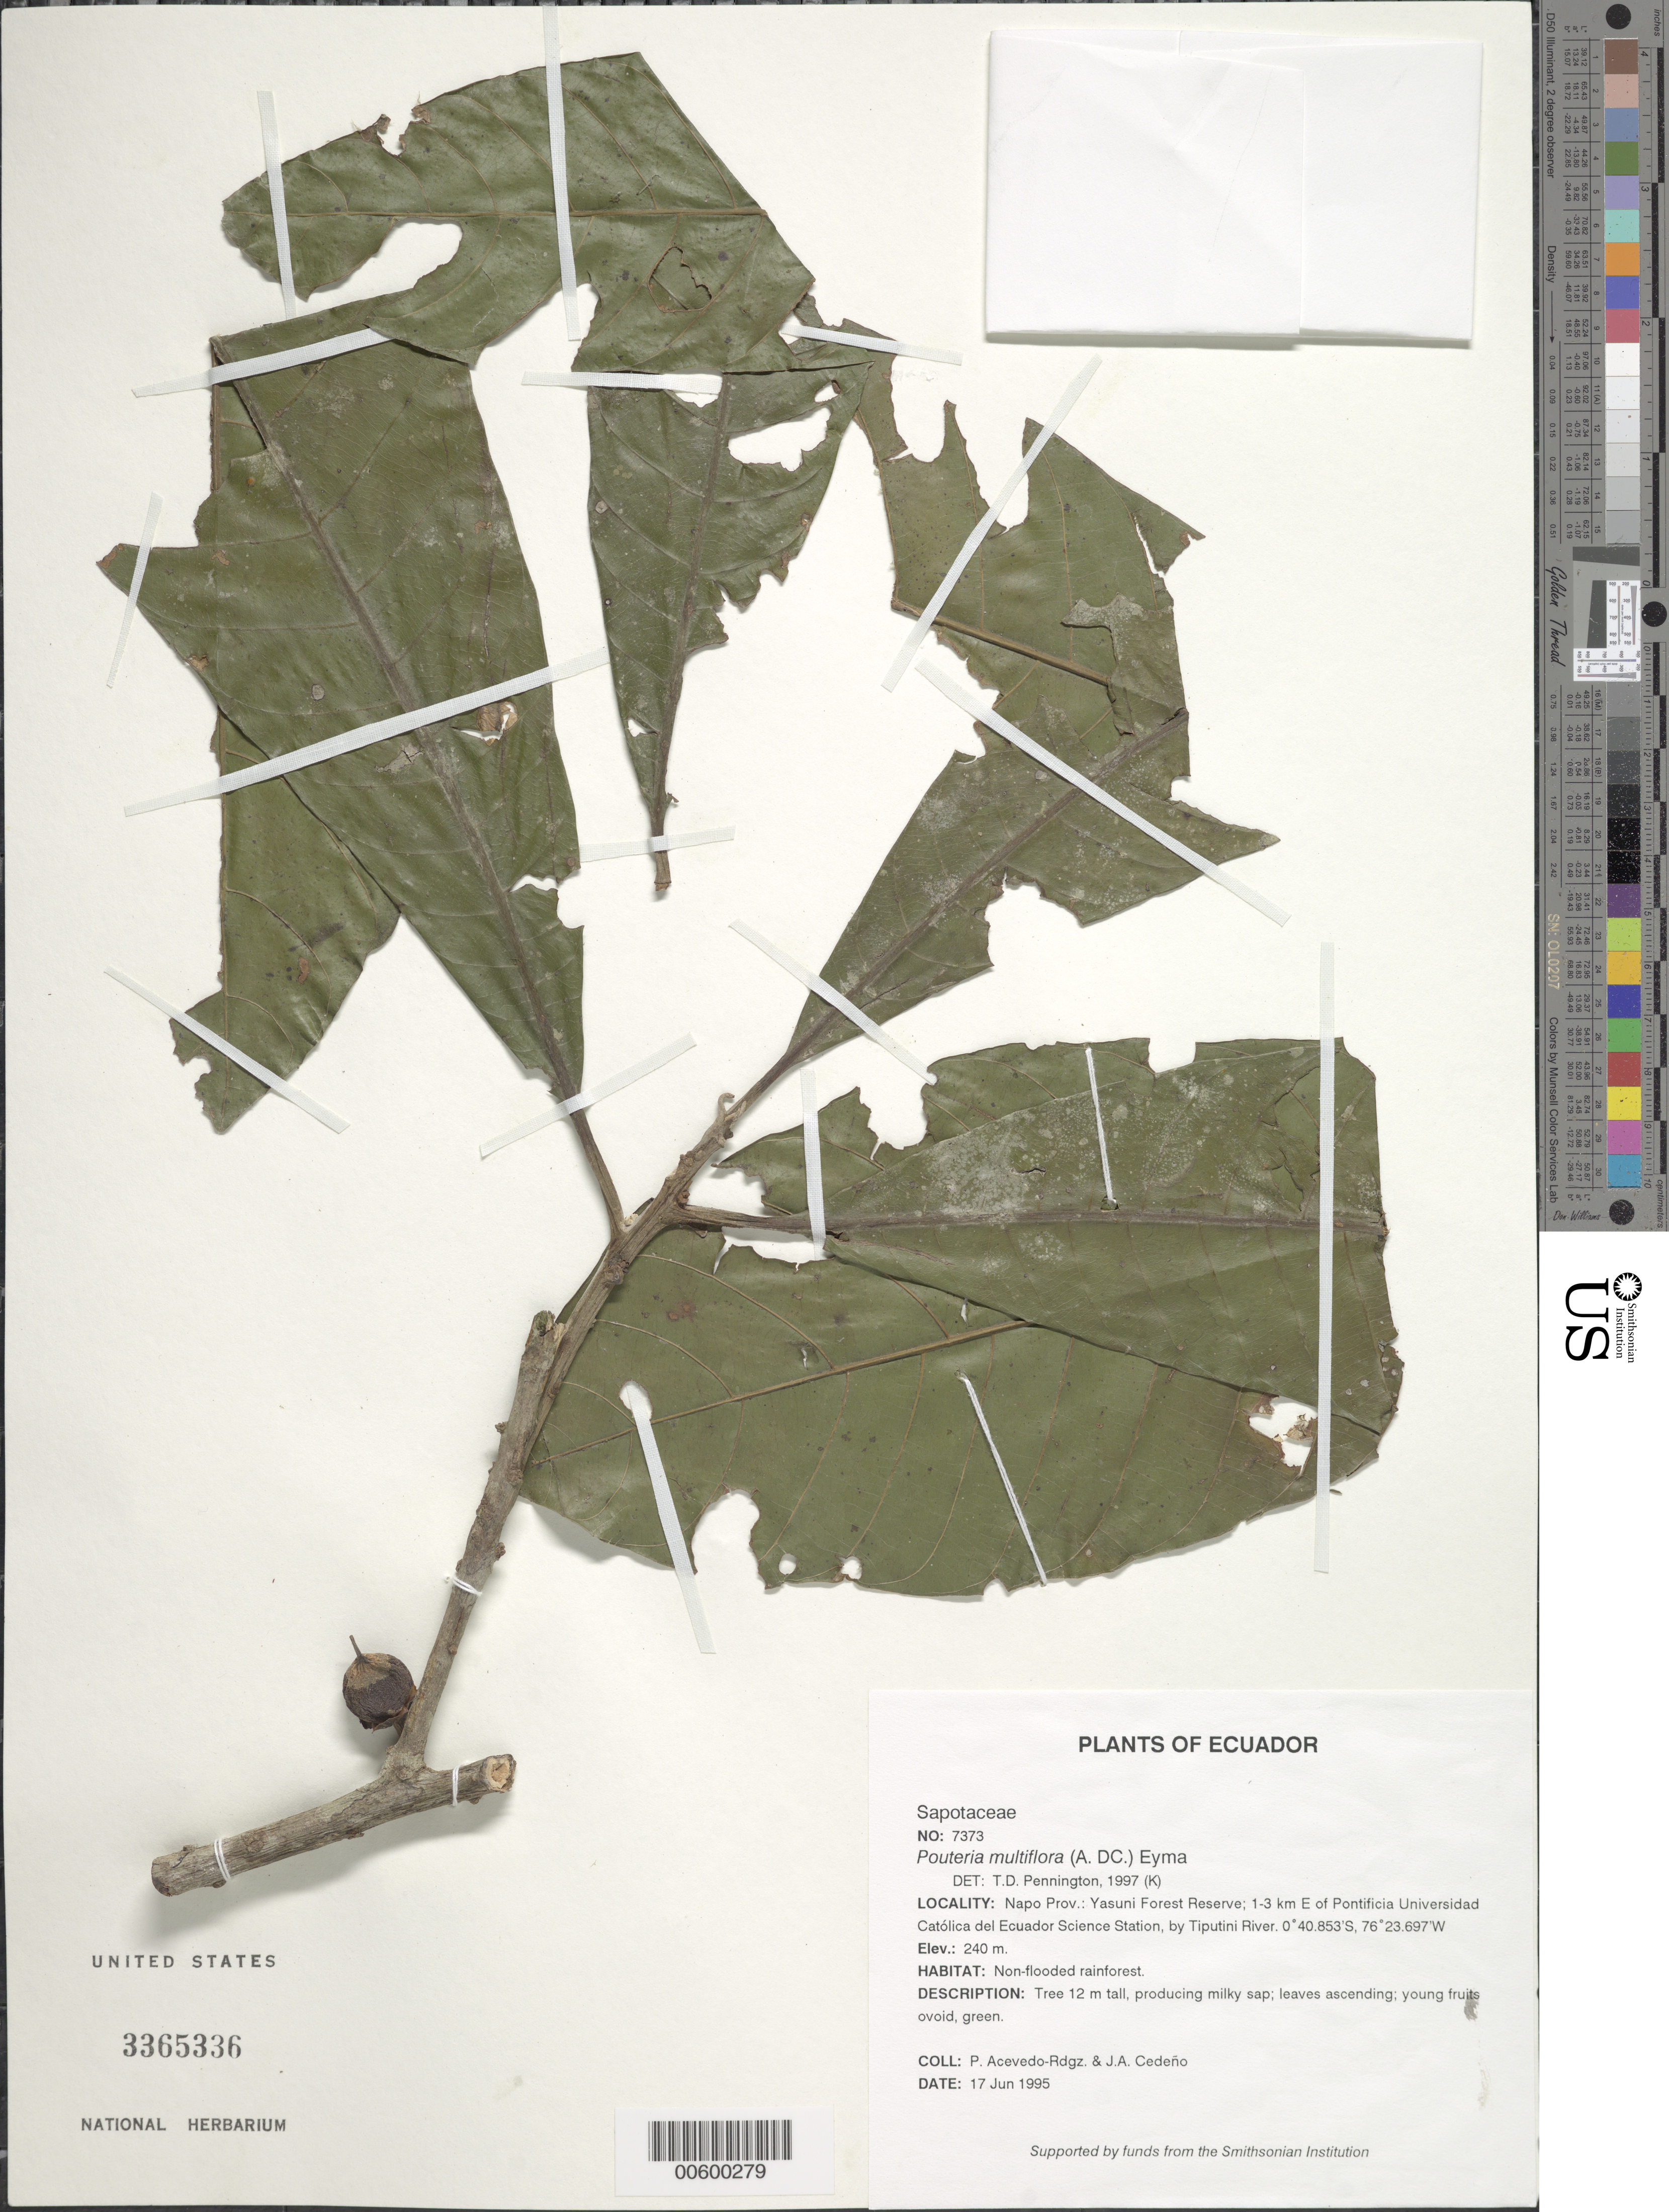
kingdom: Plantae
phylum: Tracheophyta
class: Magnoliopsida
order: Ericales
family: Sapotaceae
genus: Pouteria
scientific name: Pouteria multiflora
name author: (A. DC.) Eyma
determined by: Pennington, T. D., (K)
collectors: P. Acevedo-Rodr. & J. A. Cedeño M.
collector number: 7373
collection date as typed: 17 Jun 1995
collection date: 1995-06-17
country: Ecuador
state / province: Napo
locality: Napo Prov.: Yasuni Forest Reserve; 1-3 km E of Pontificia Universidad Católica del Ecuador Science Station by Tiputini River.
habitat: Non-flooded rainforest.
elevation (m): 240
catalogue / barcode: US 3365336